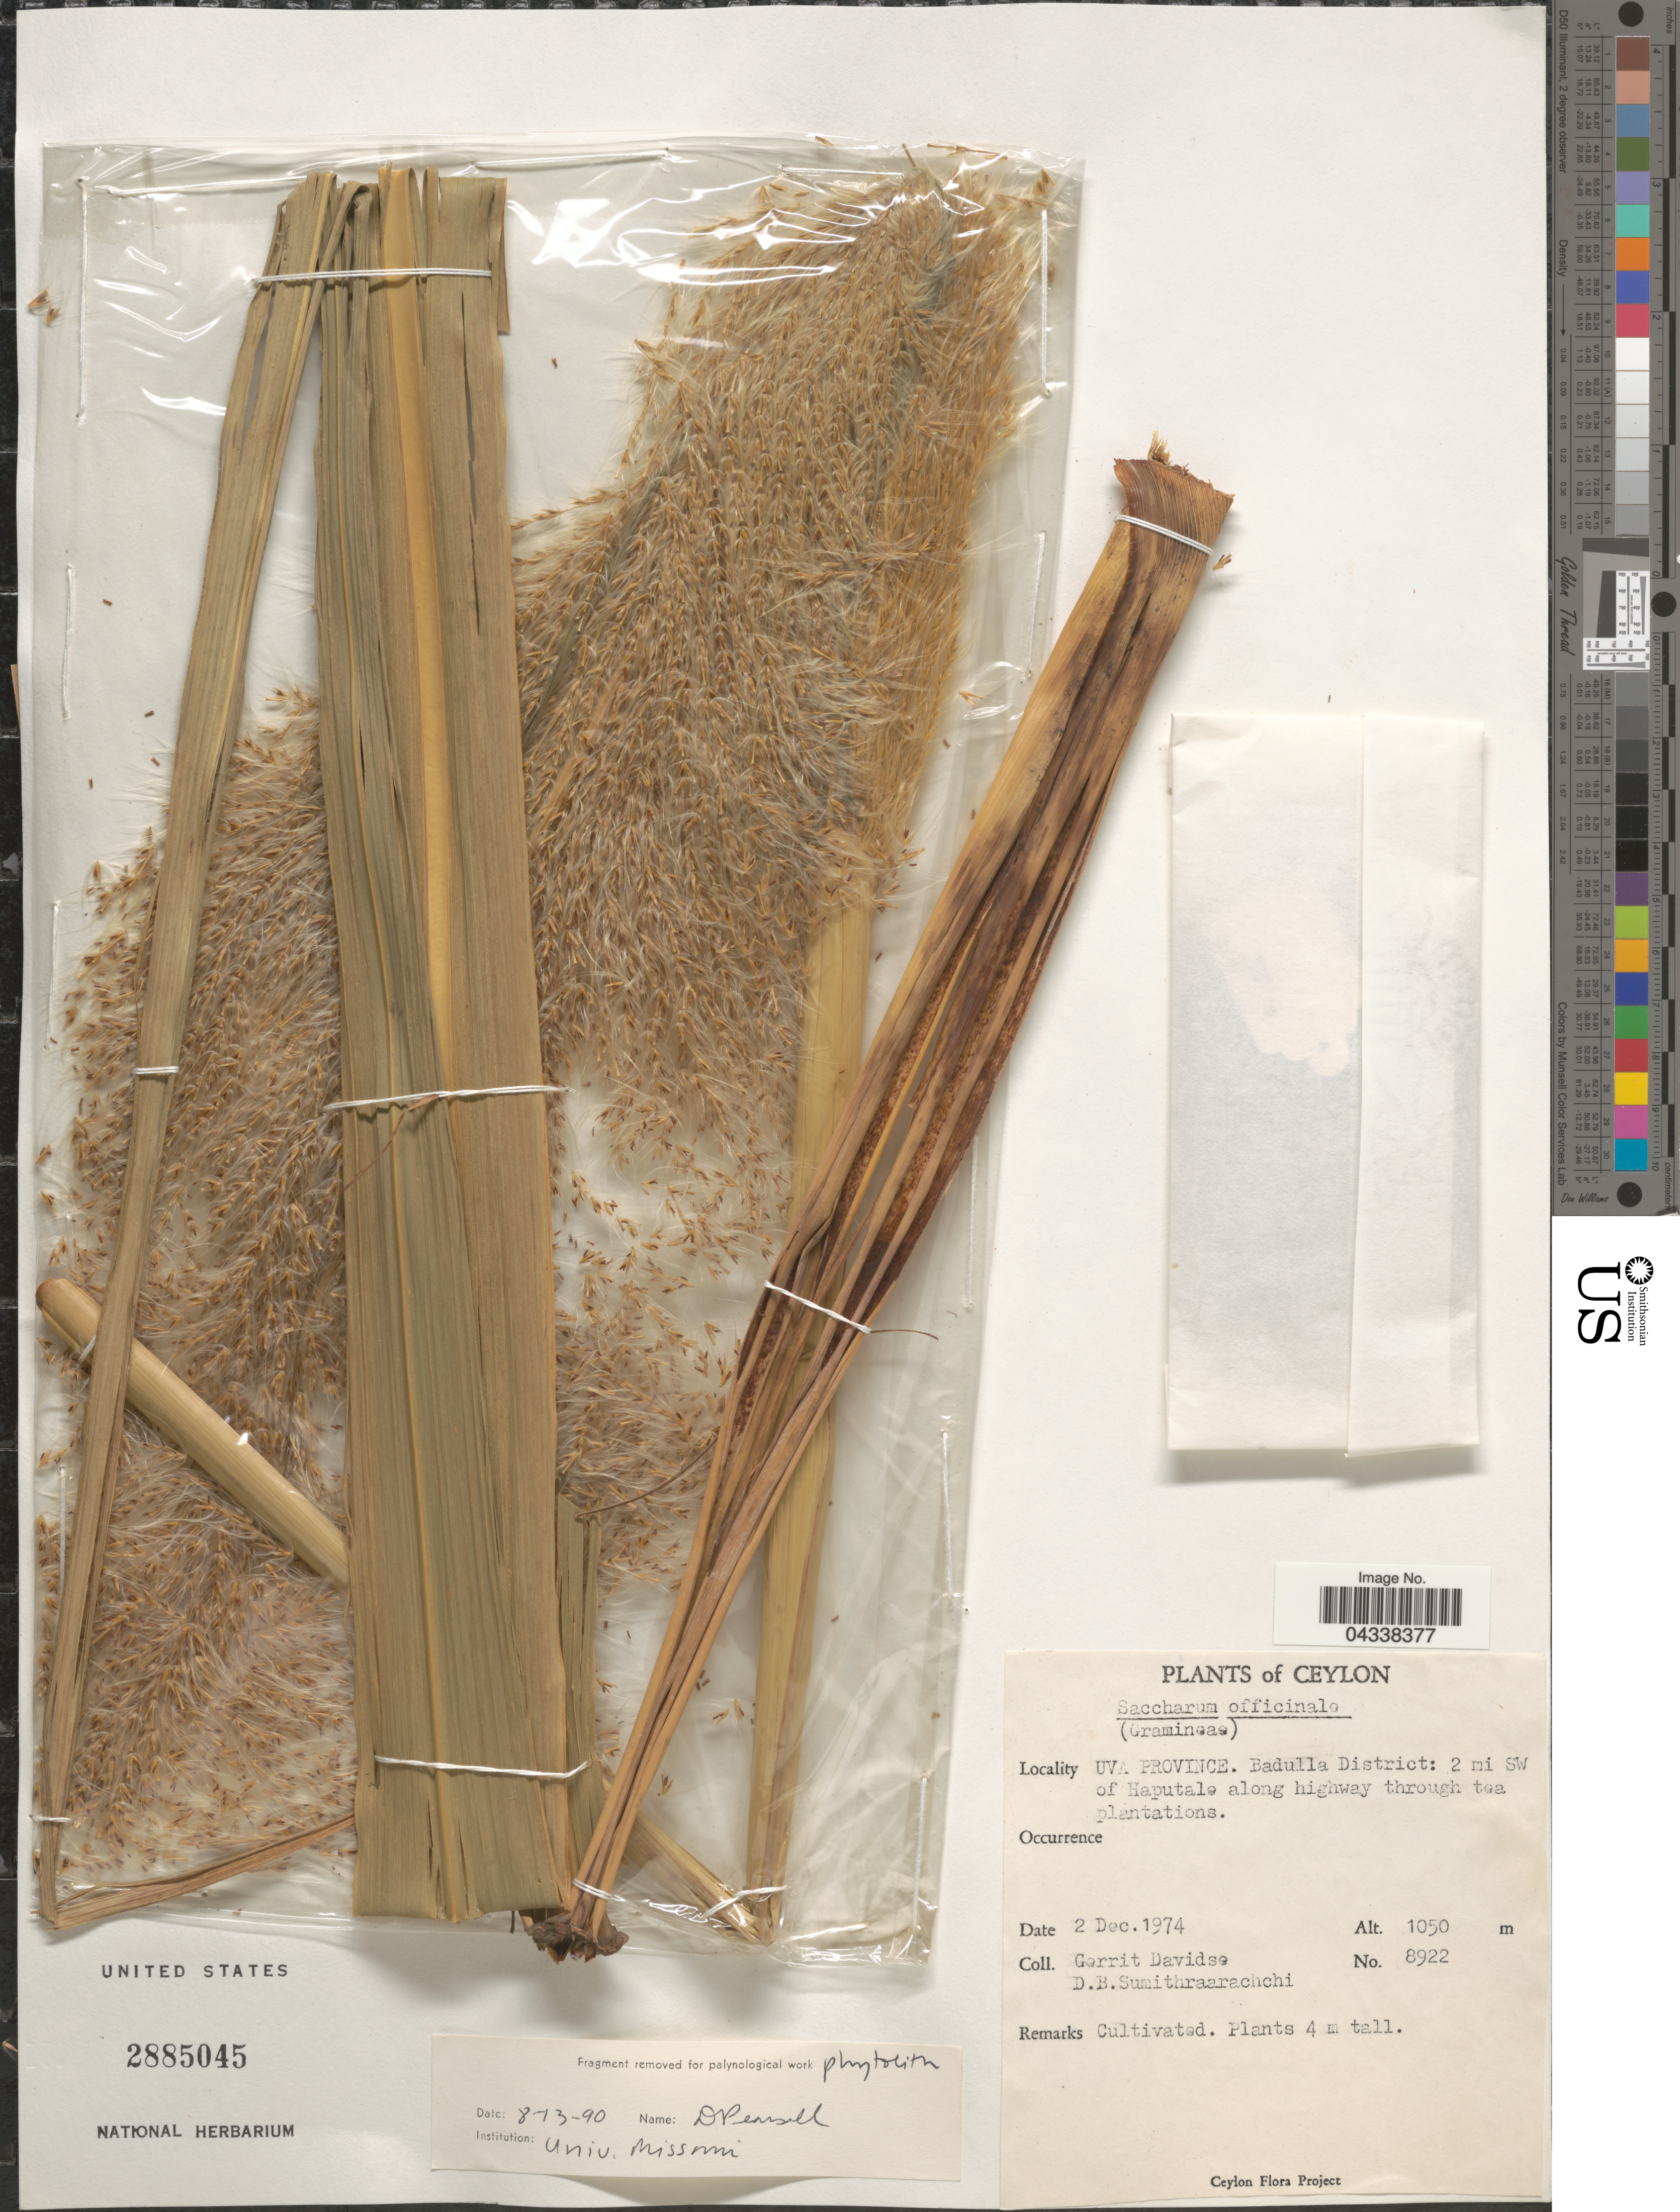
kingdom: Plantae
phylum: Tracheophyta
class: Liliopsida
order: Poales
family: Poaceae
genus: Saccharum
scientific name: Saccharum officinarum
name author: L.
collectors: G. Davidse & D. B. Sumithraarachchi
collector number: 8922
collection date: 1974-12-02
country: Sri Lanka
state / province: Uva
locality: Ceylon. Badulla District: 2 mi SW of Haputale along highway through tea plantations.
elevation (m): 1050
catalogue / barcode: US 2885045